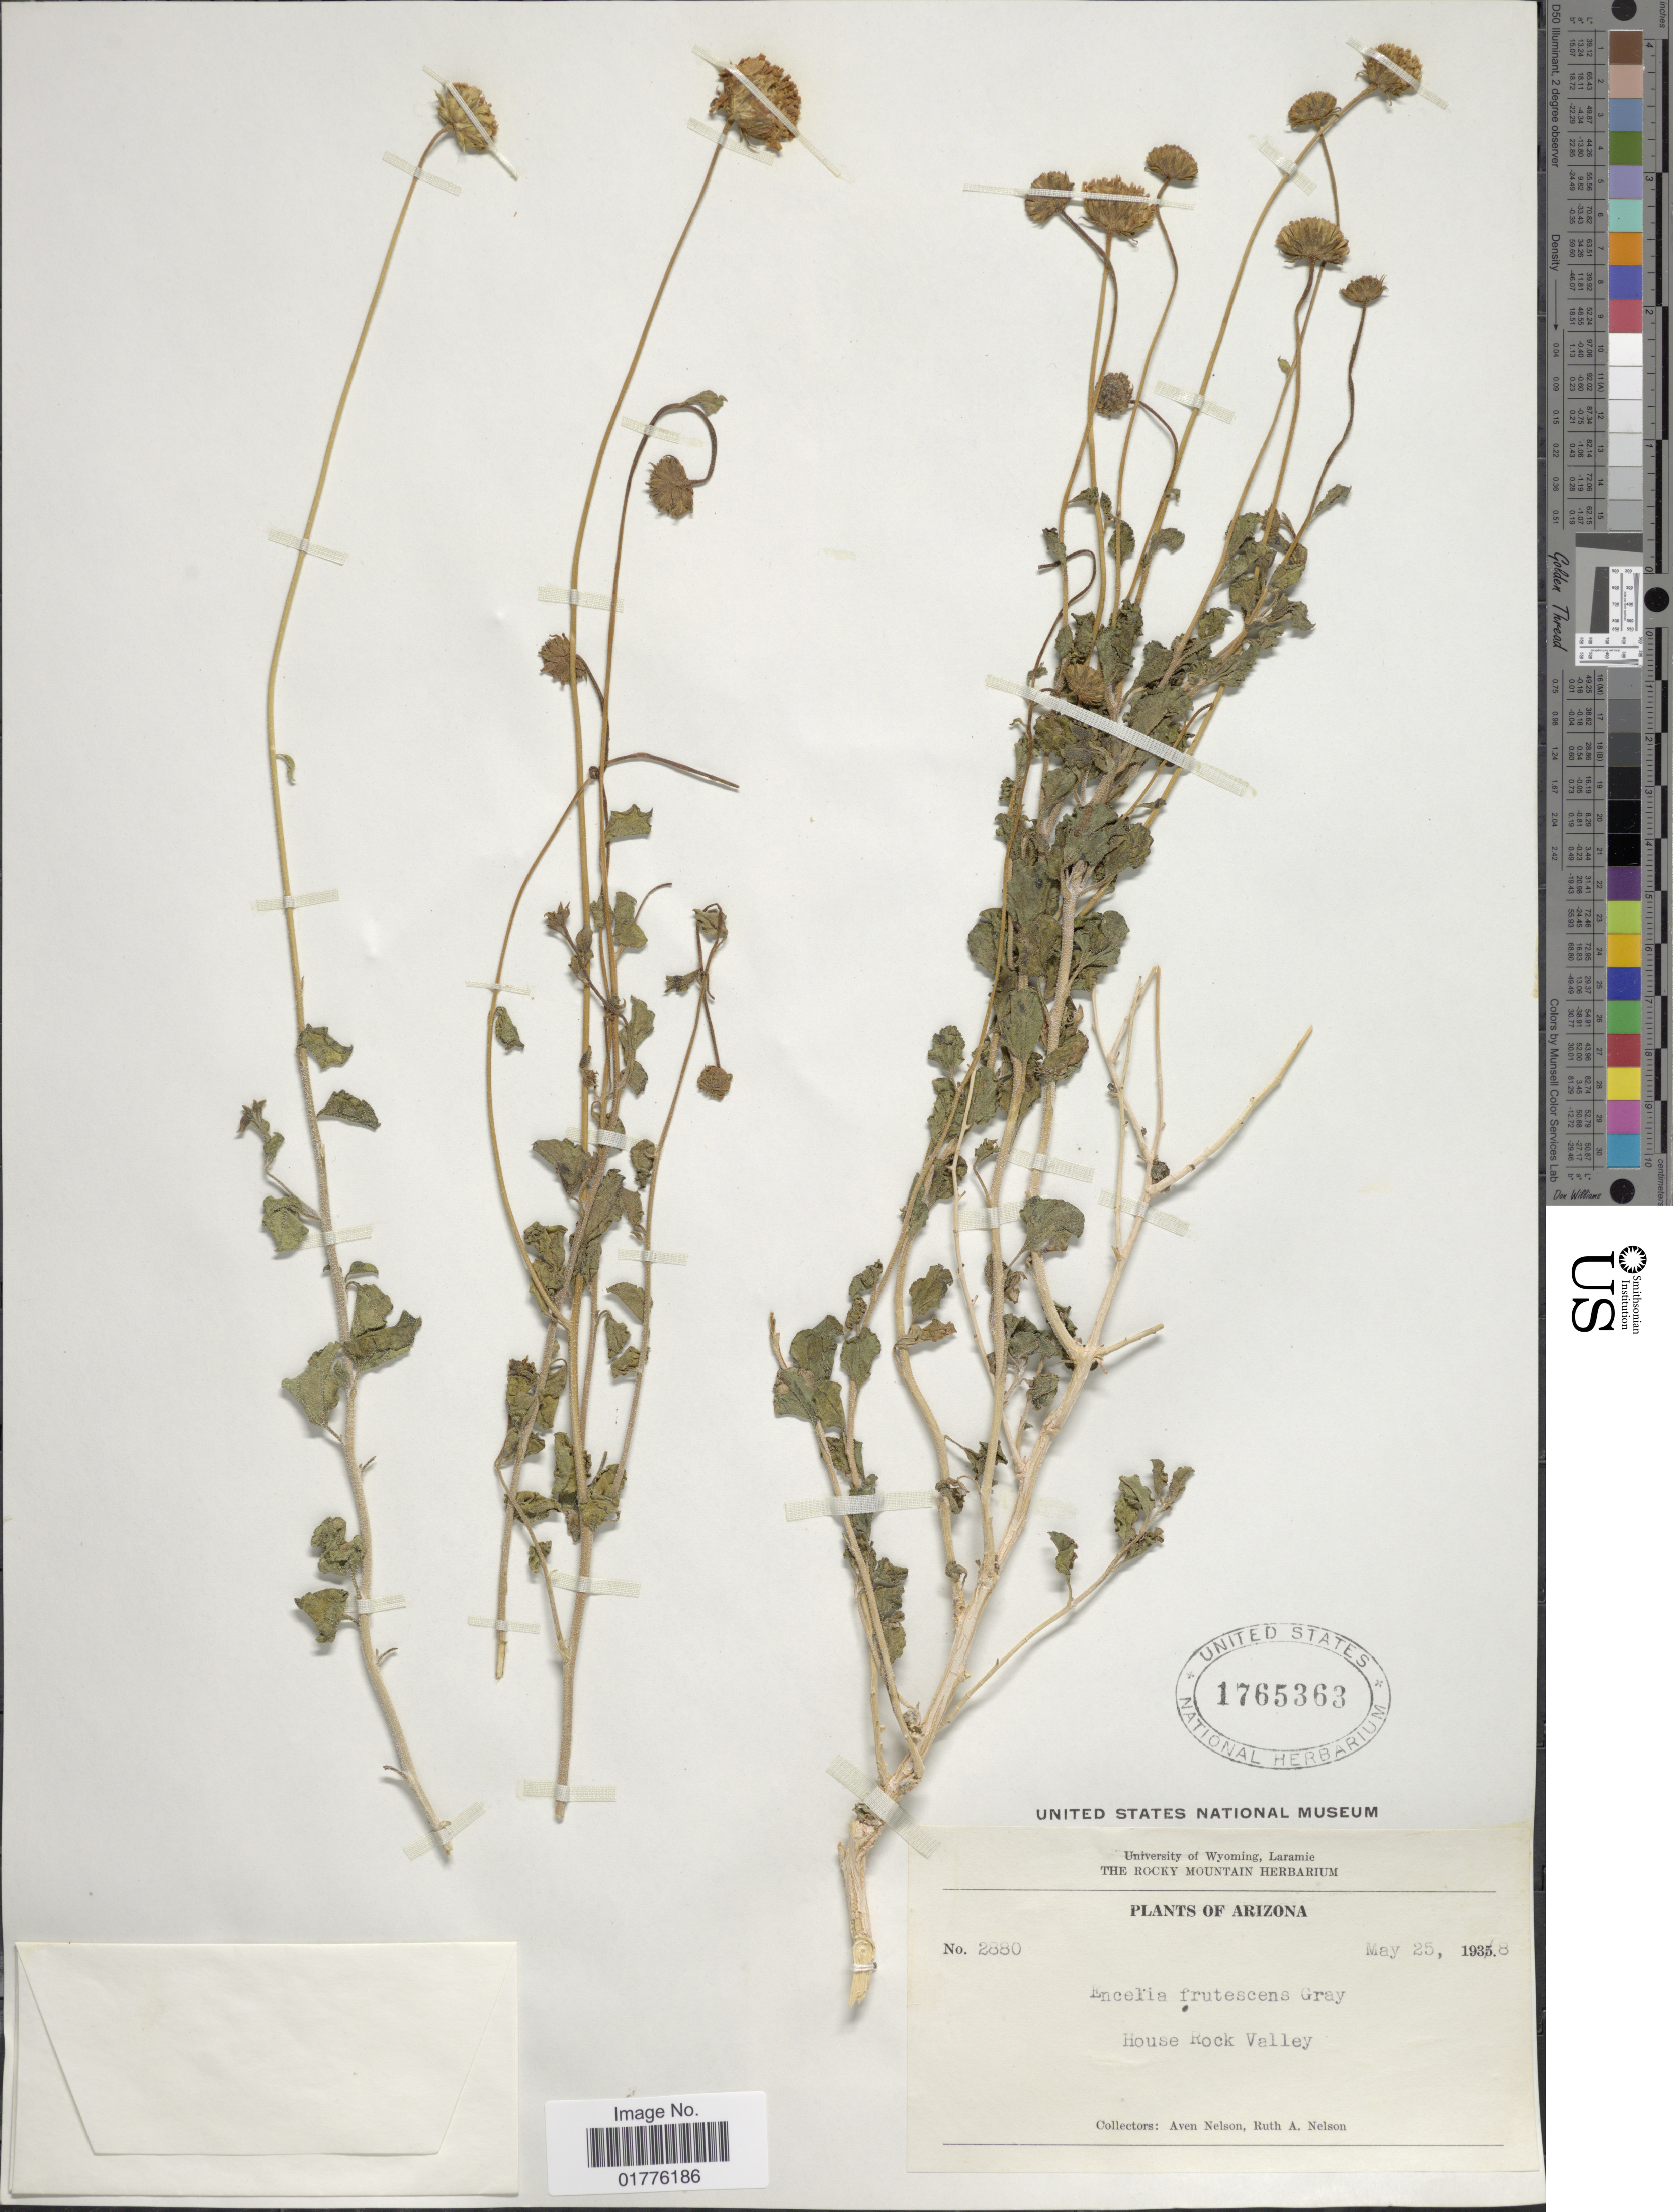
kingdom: Plantae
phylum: Tracheophyta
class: Magnoliopsida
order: Asterales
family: Asteraceae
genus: Encelia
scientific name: Encelia frutescens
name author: (A. Gray) A. Gray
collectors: A. Nelson & R. A. Nelson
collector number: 2880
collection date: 1938-05-25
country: United States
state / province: Arizona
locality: Arizona. House Rock Valley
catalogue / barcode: US 1765363